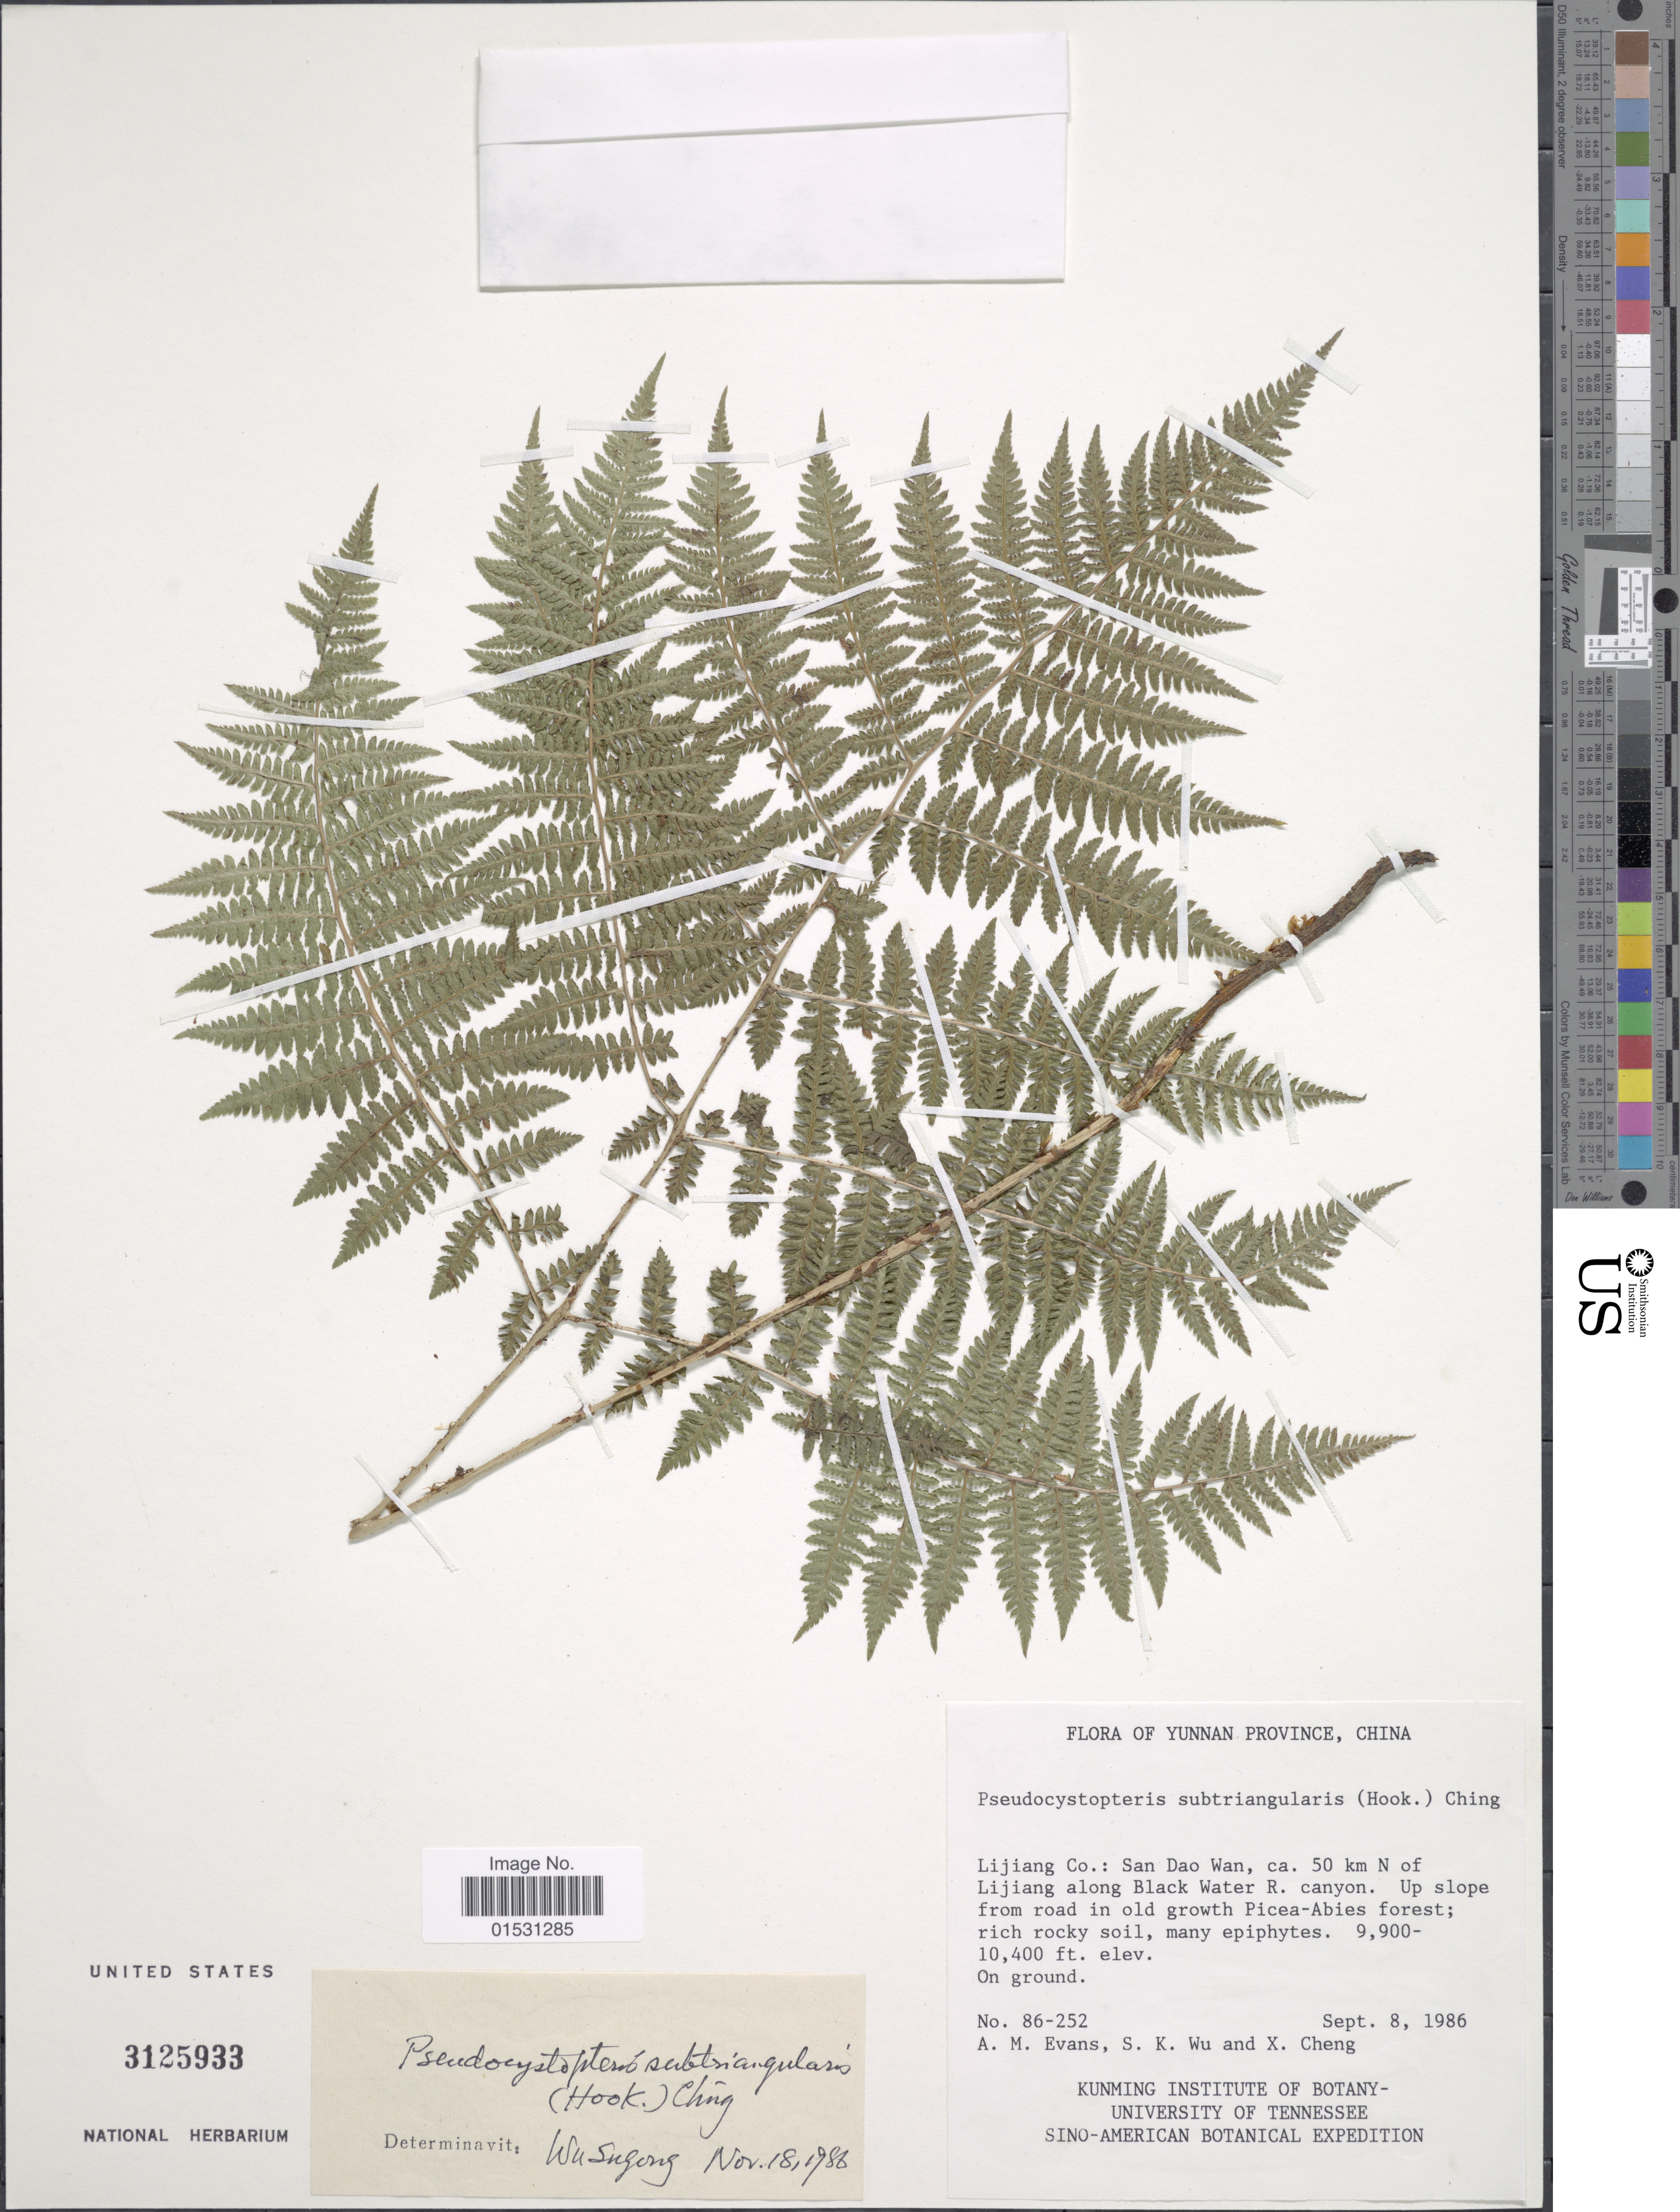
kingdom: Plantae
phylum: Tracheophyta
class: Polypodiopsida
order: Polypodiales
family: Athyriaceae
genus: Athyrium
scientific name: Athyrium subtriangulare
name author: (Hook.) Bedd.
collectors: A. M. Evans, S. K. Wu & X. Cheng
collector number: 86-252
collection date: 1986-09-08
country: China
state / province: Yunnan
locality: Yunnan Province. Lijiang Co.: San Dao Wan, ca. 50 km N of Lijiang along Black Water R. canyon.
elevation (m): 3018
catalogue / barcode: US 3125933